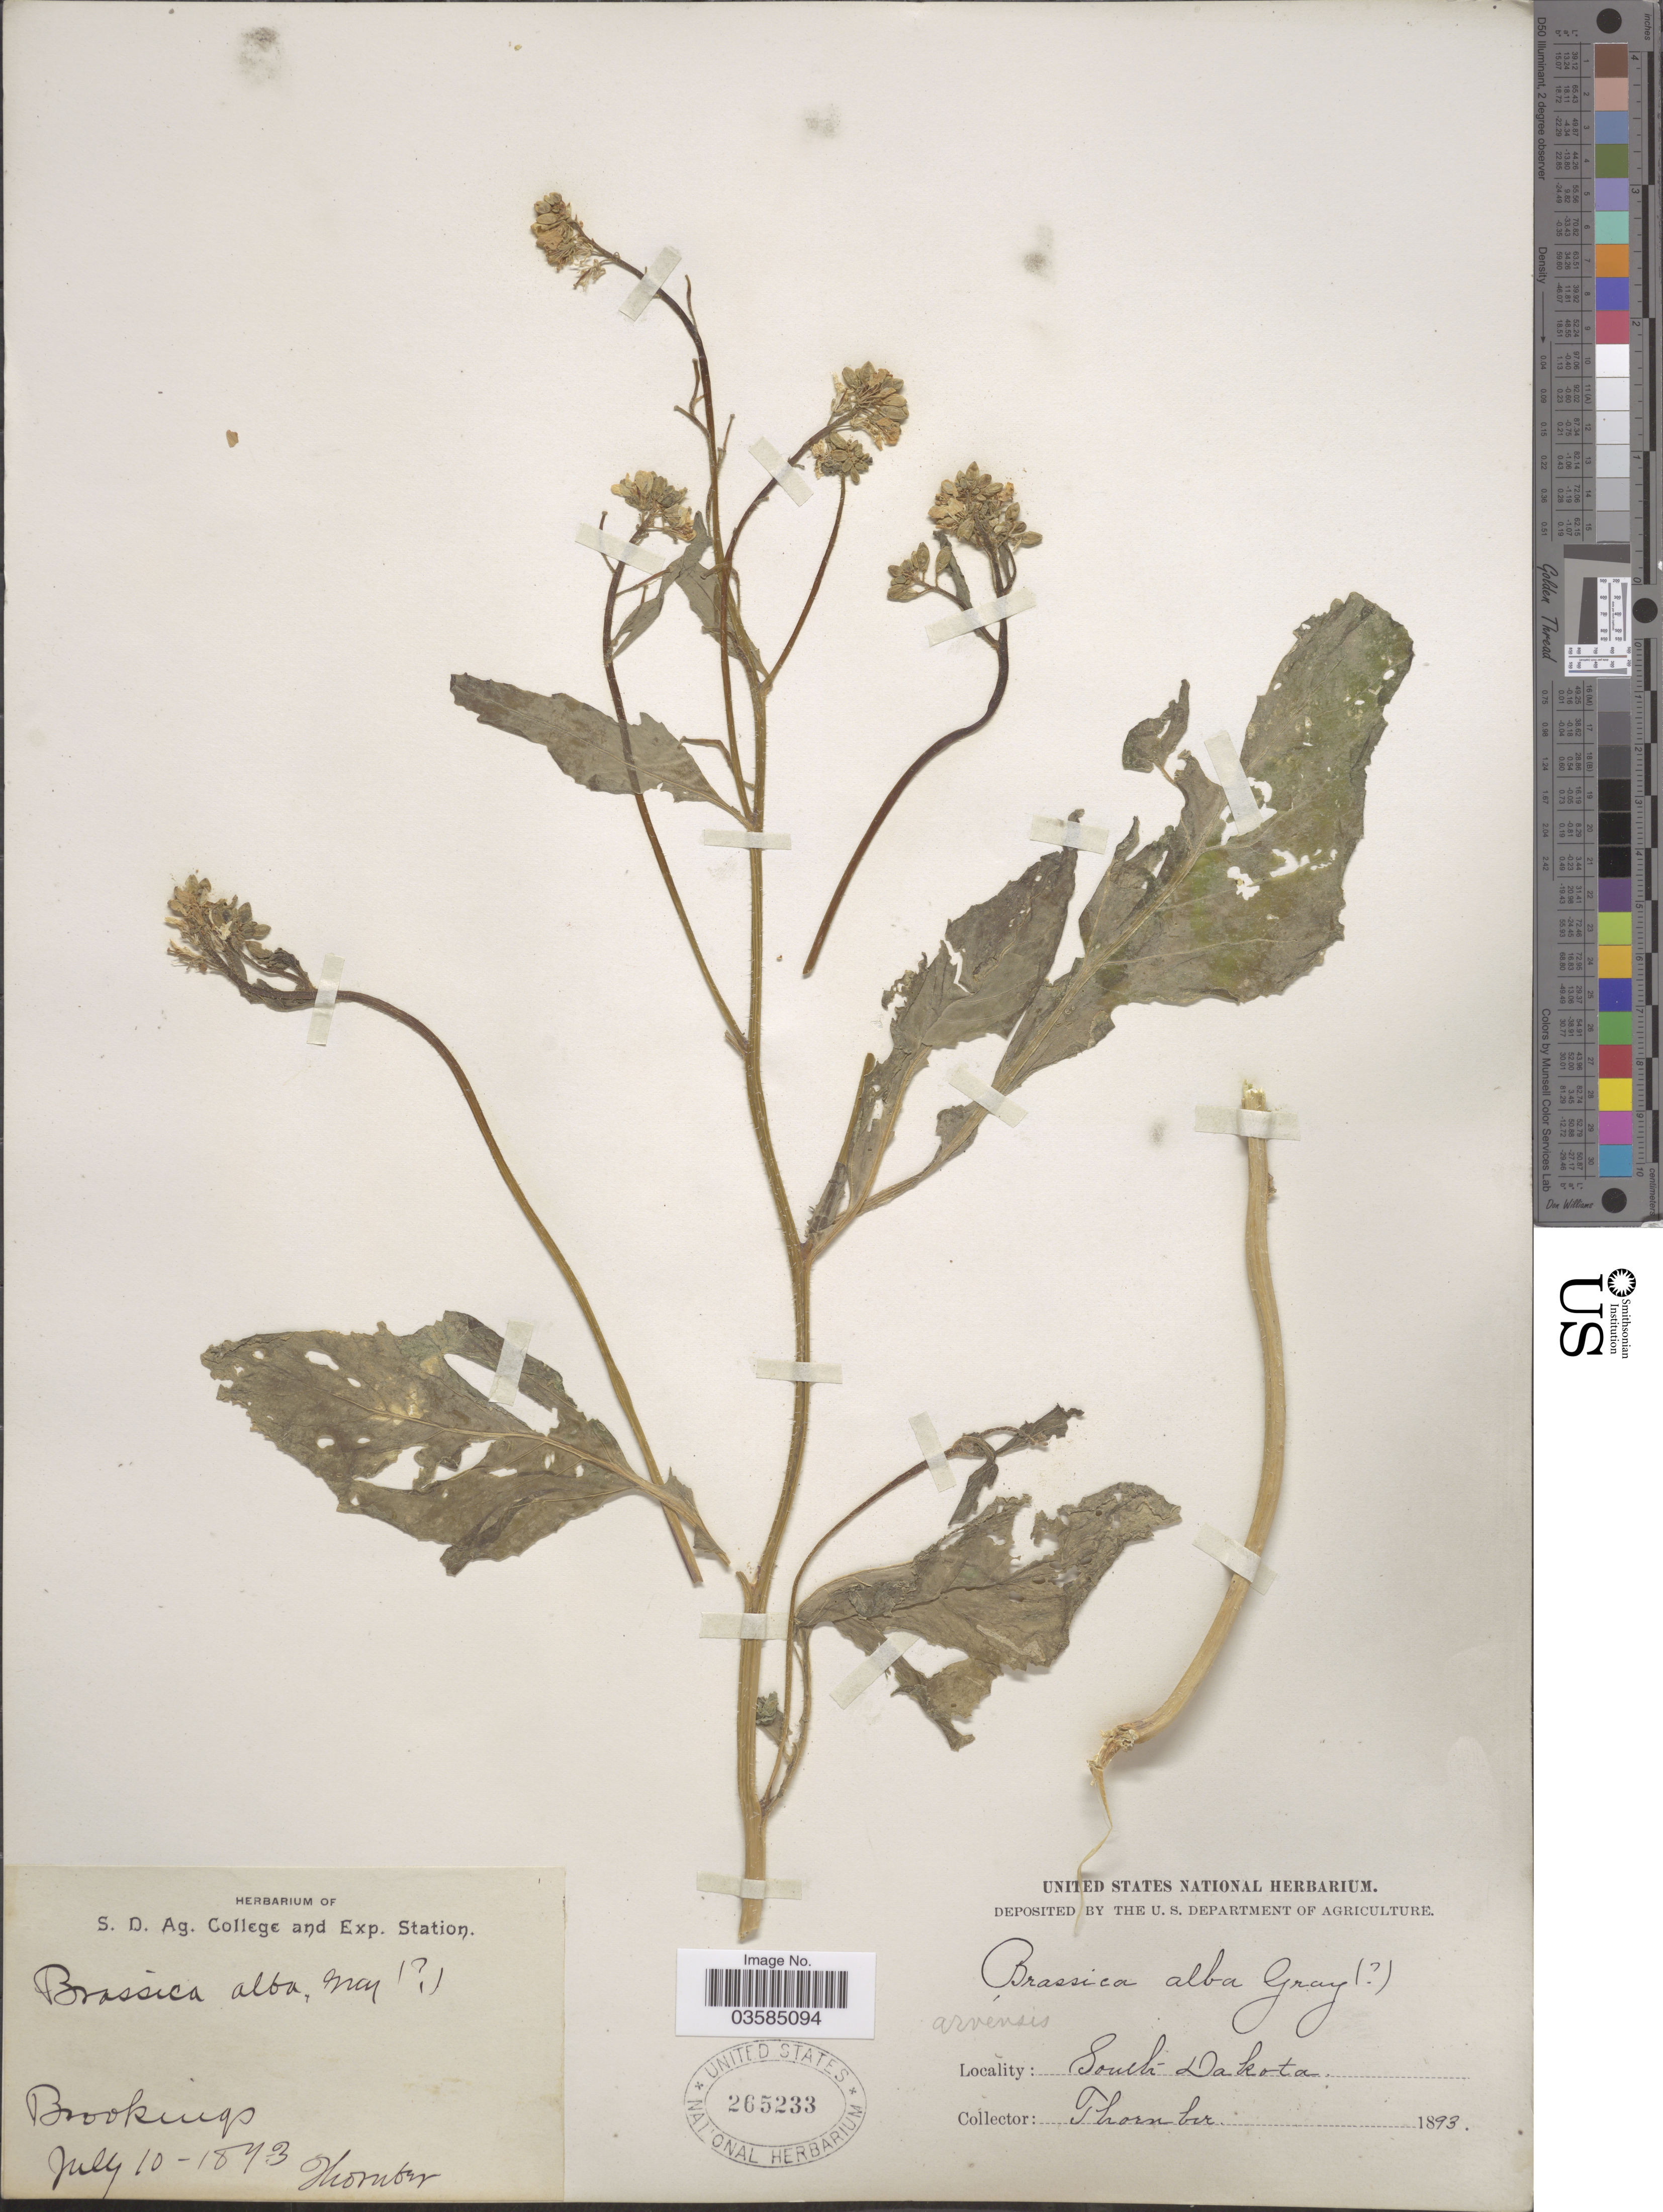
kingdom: Plantae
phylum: Tracheophyta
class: Magnoliopsida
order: Brassicales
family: Brassicaceae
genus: Brassica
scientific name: Brassica kaber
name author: (DC.) L.C. Wheeler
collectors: -. Thornber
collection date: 1893-07-10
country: United States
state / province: South Dakota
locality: Brookings.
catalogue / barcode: US 265233